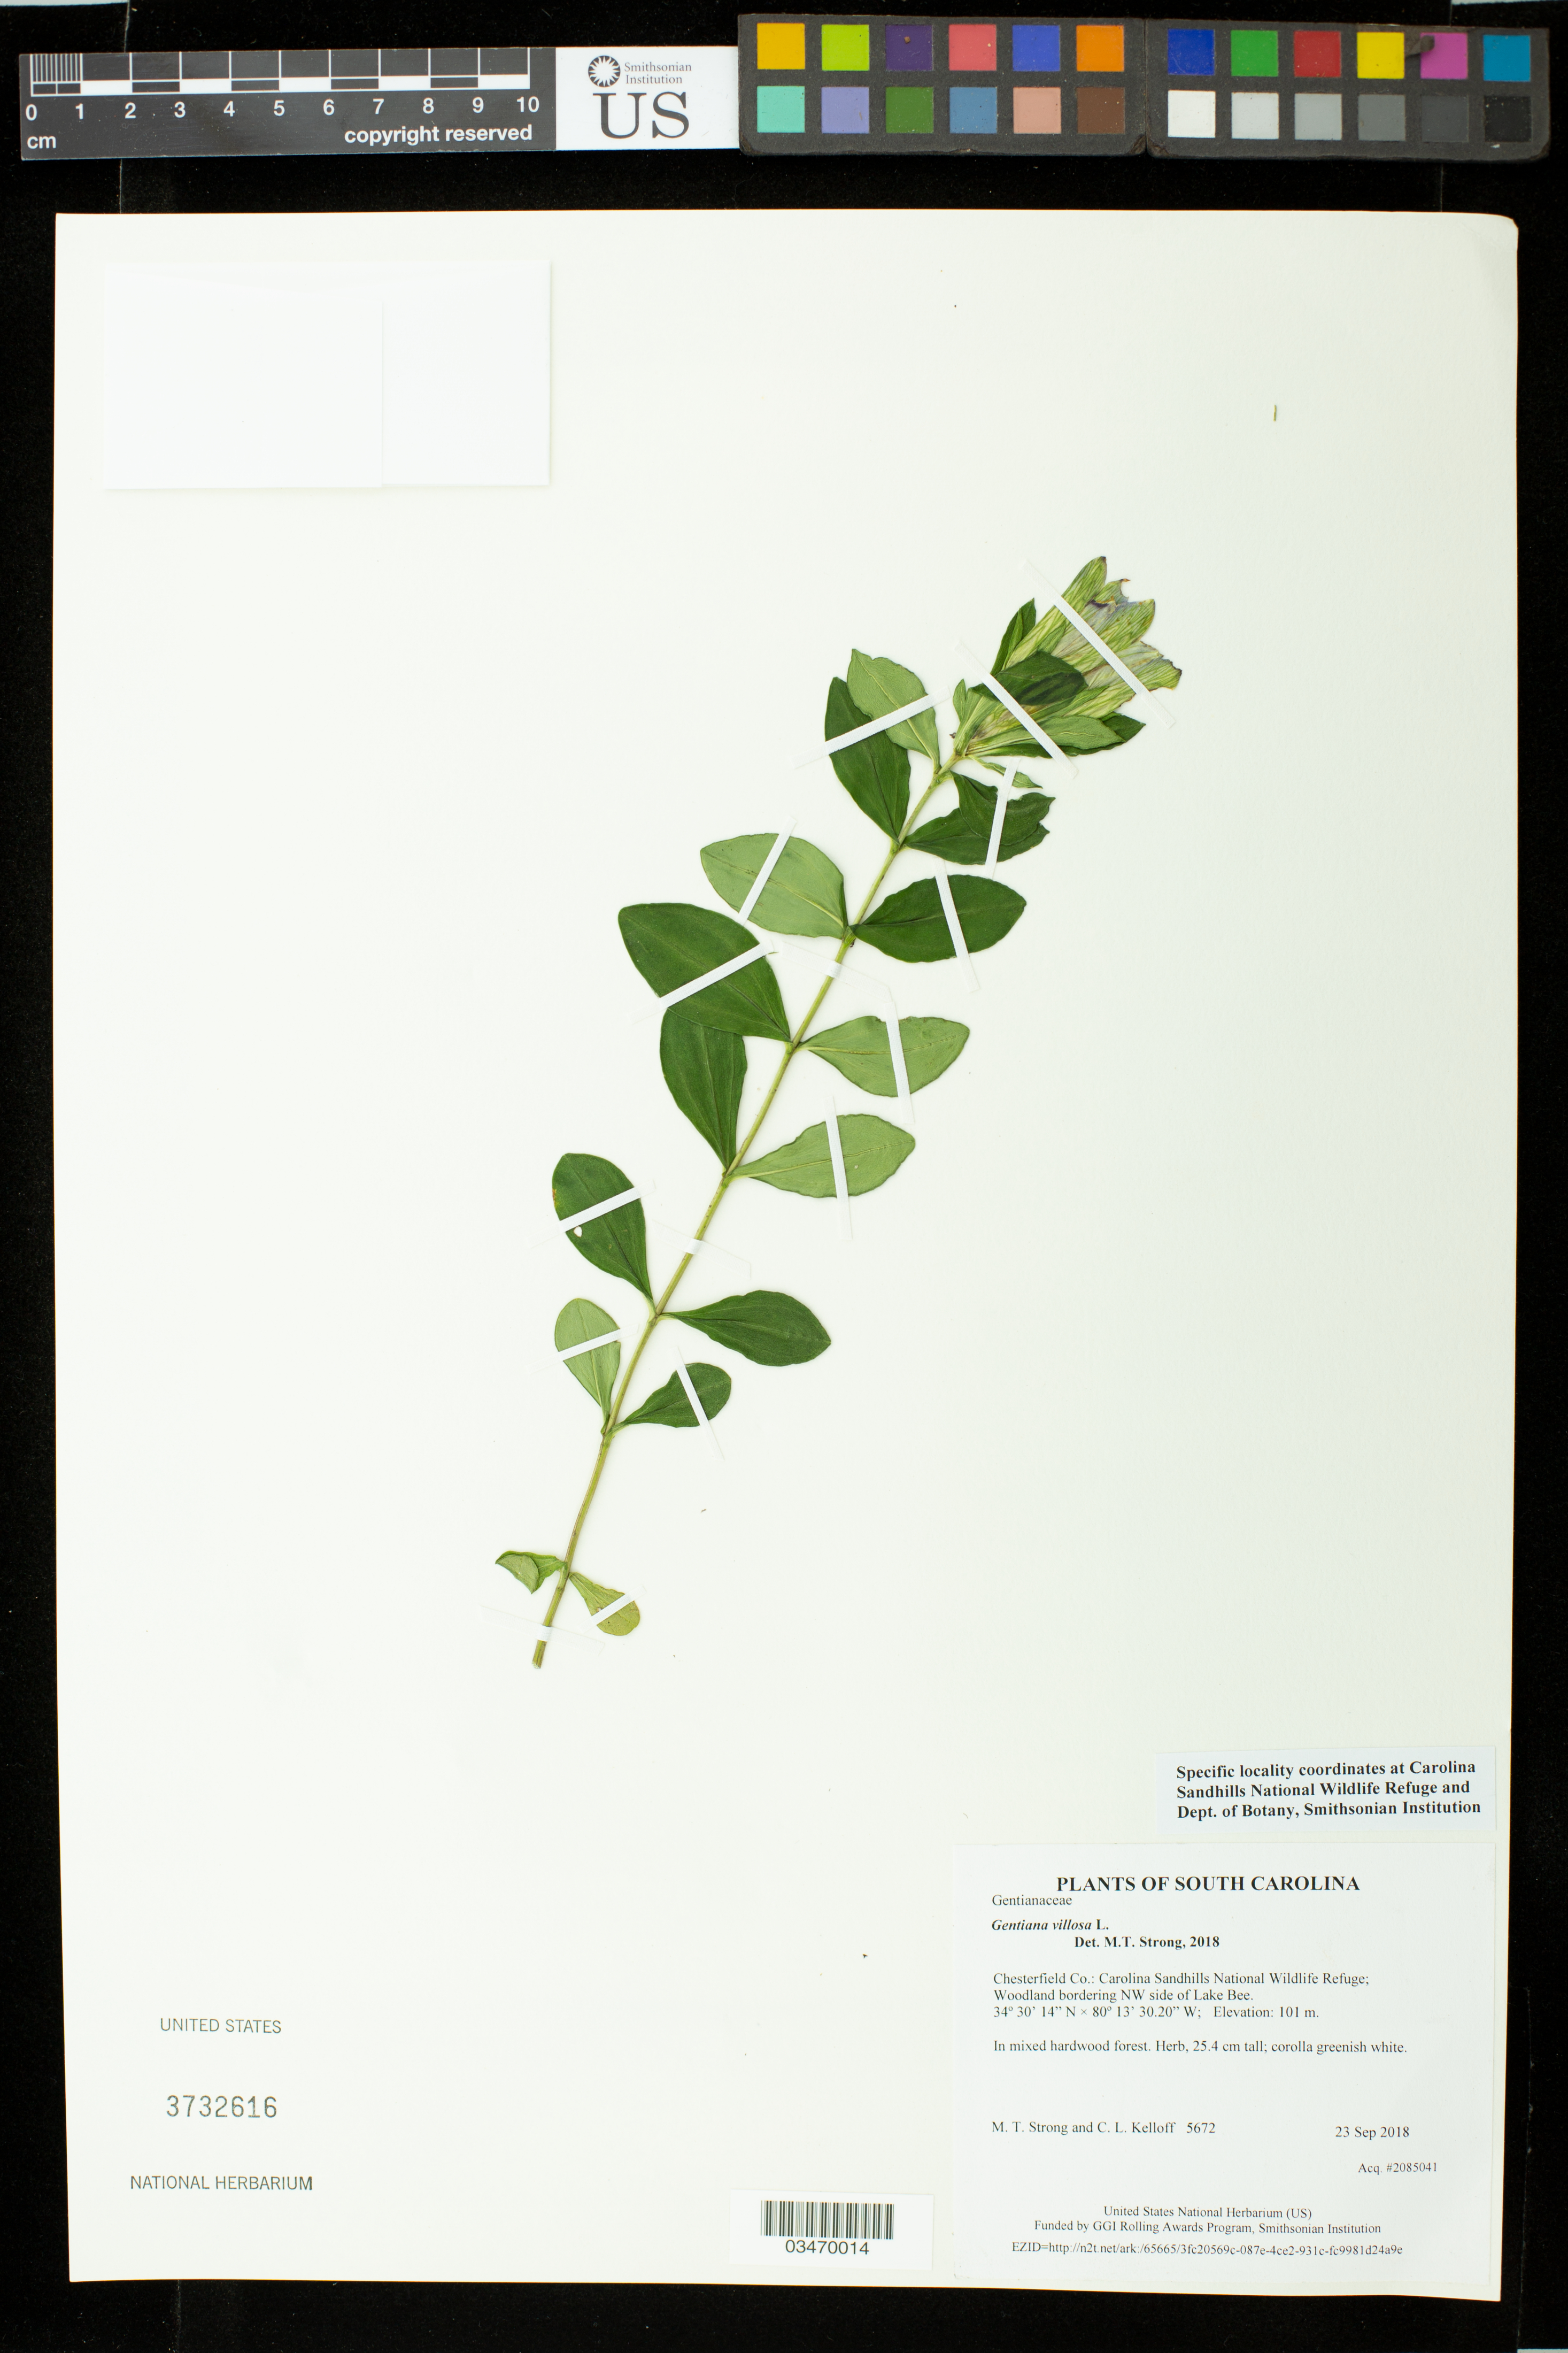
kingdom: Plantae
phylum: Tracheophyta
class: Magnoliopsida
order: Gentianales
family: Gentianaceae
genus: Gentiana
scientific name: Gentiana villosa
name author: L.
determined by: Strong, M. T., (US), Smithsonian Institution - National Museum of Natural History (UNITED STATES)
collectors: M. T. Strong & C. L. Kelloff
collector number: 5672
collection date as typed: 23 Sep 2018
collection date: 2018-09-23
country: United States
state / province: South Carolina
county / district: Chesterfield Co.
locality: Carolina Sandhills National Wildlife Refuge; In mixed hardwood forest, bordering NW side of Lake Bee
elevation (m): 101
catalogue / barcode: US 3732616